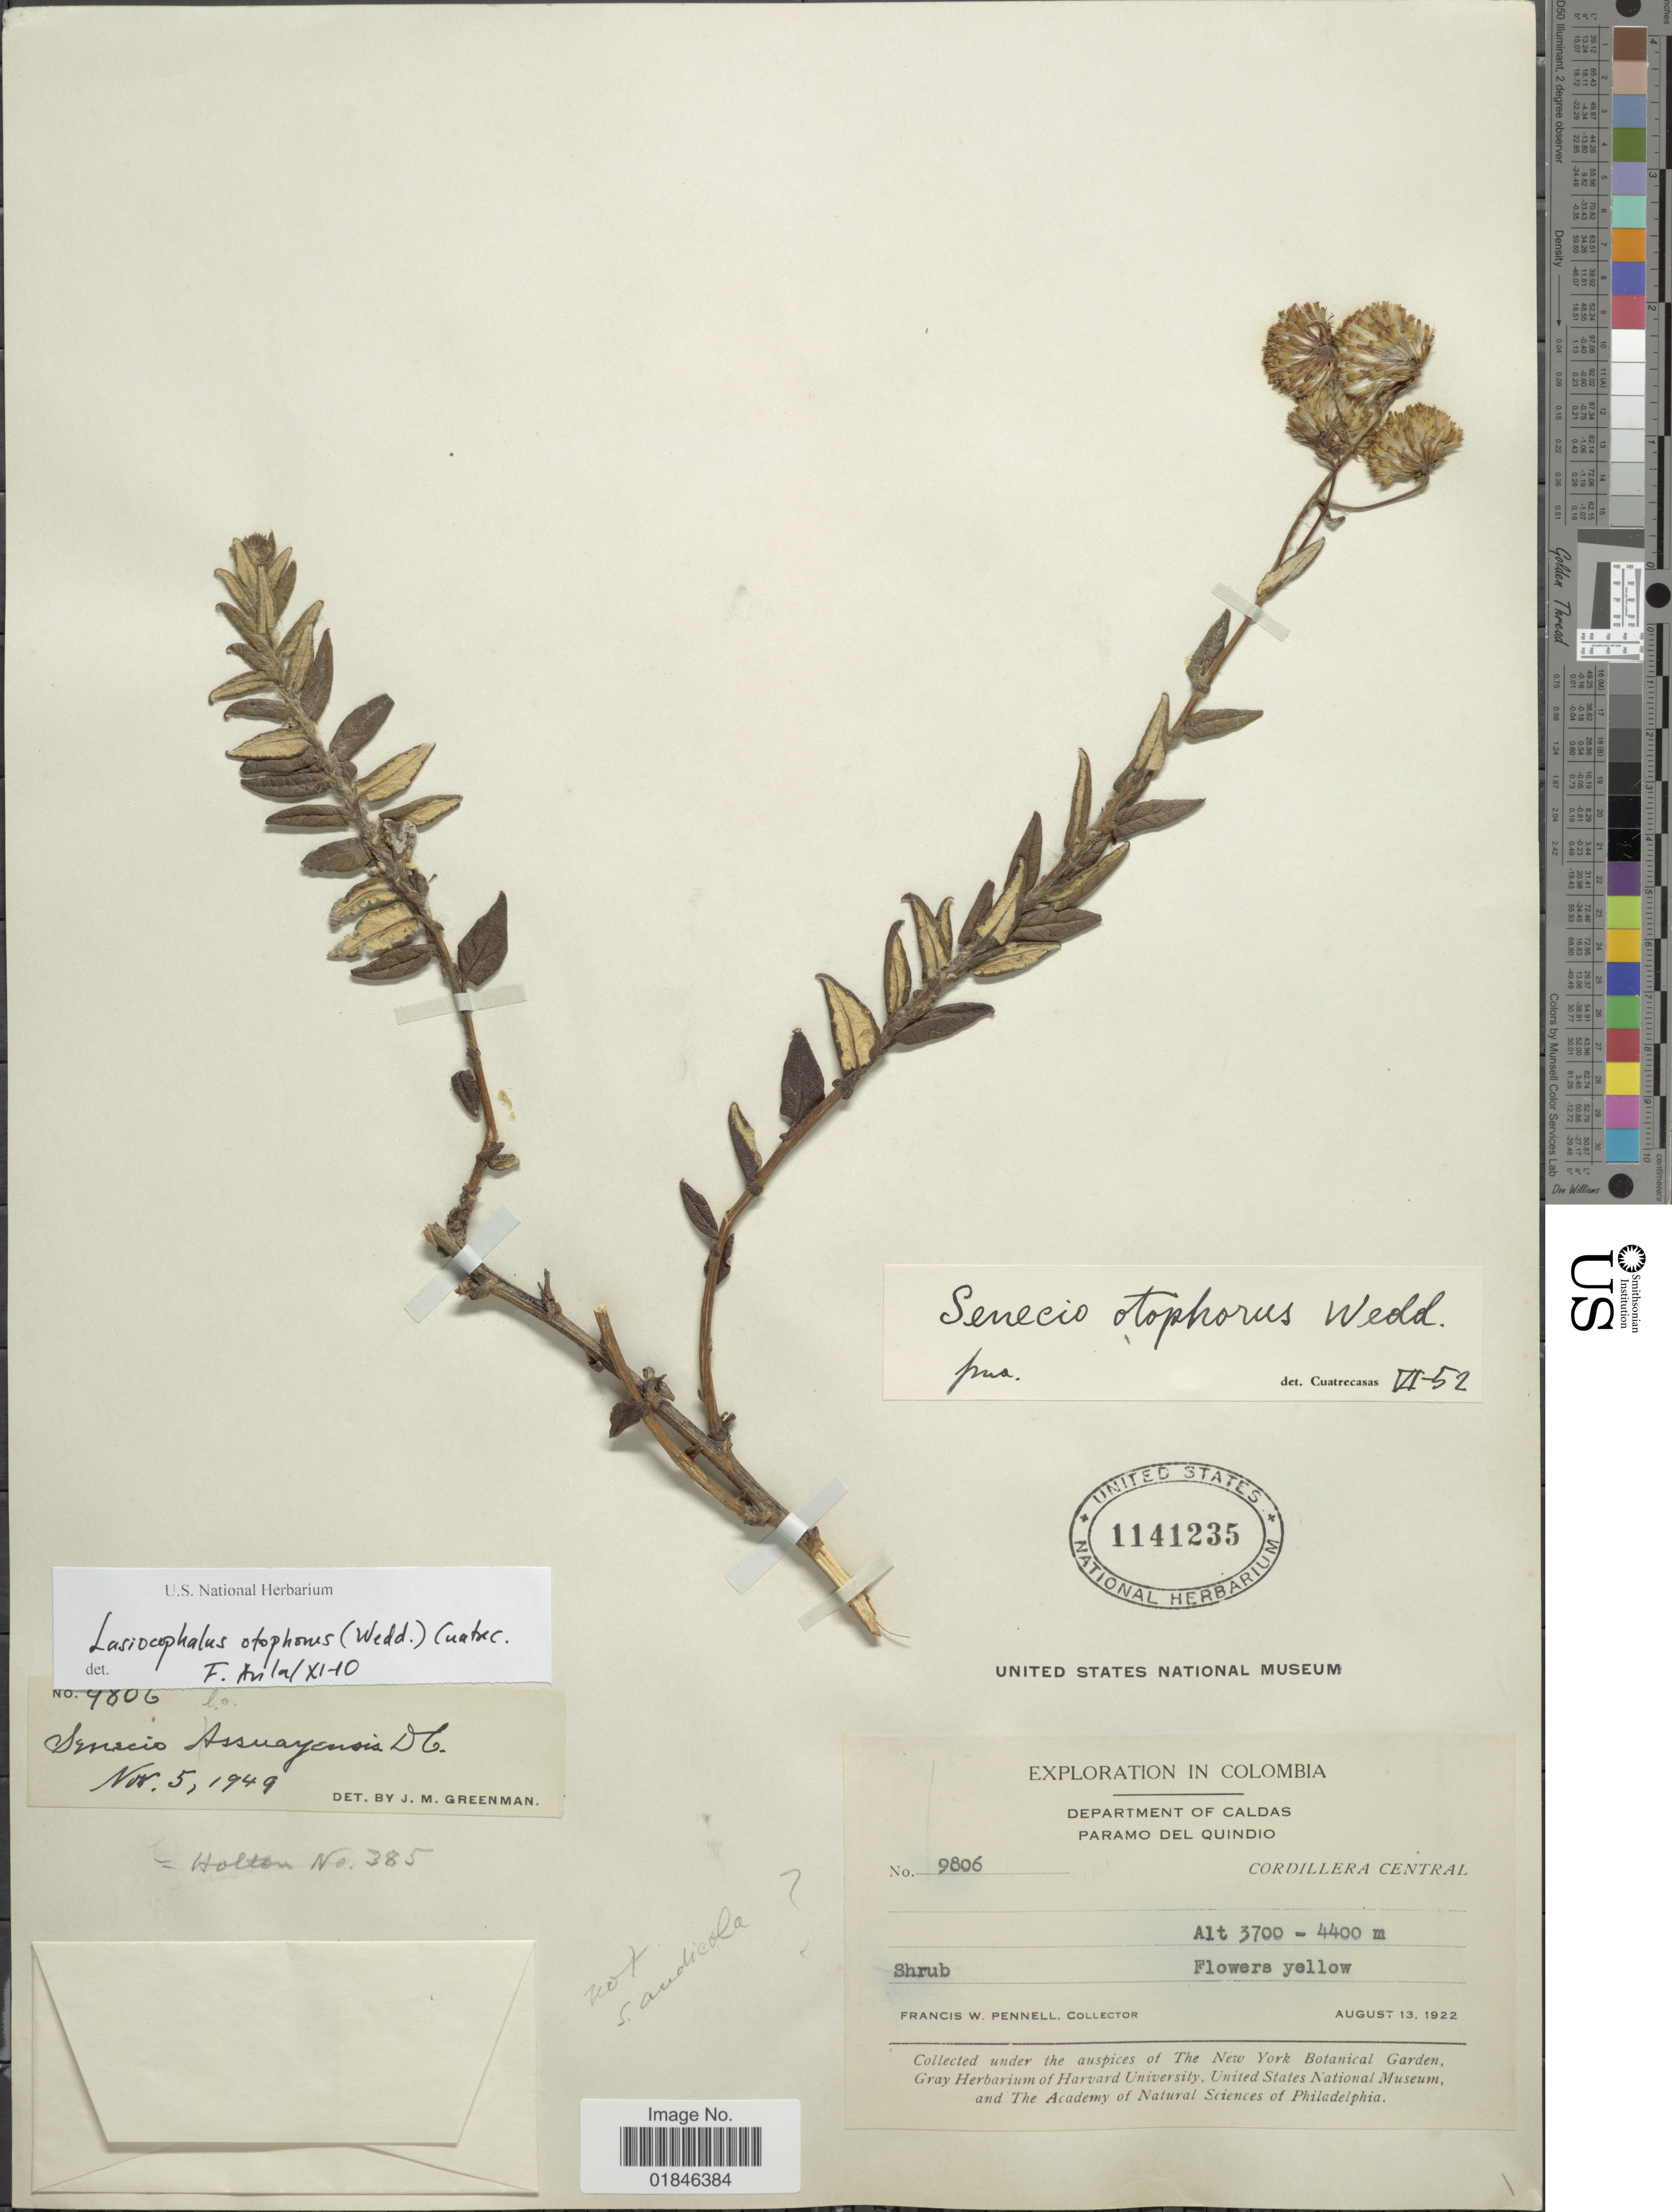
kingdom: Plantae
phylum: Tracheophyta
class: Magnoliopsida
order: Asterales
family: Asteraceae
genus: Senecio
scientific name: Senecio otophorus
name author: Wedd.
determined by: Salomon, Luciana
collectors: F. W. Pennell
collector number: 9806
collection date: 1922-08-13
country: Colombia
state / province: Caldas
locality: Department of Caldas, Paramo del Quindio, Cordillera Central.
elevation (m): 3700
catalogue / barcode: US 1141235